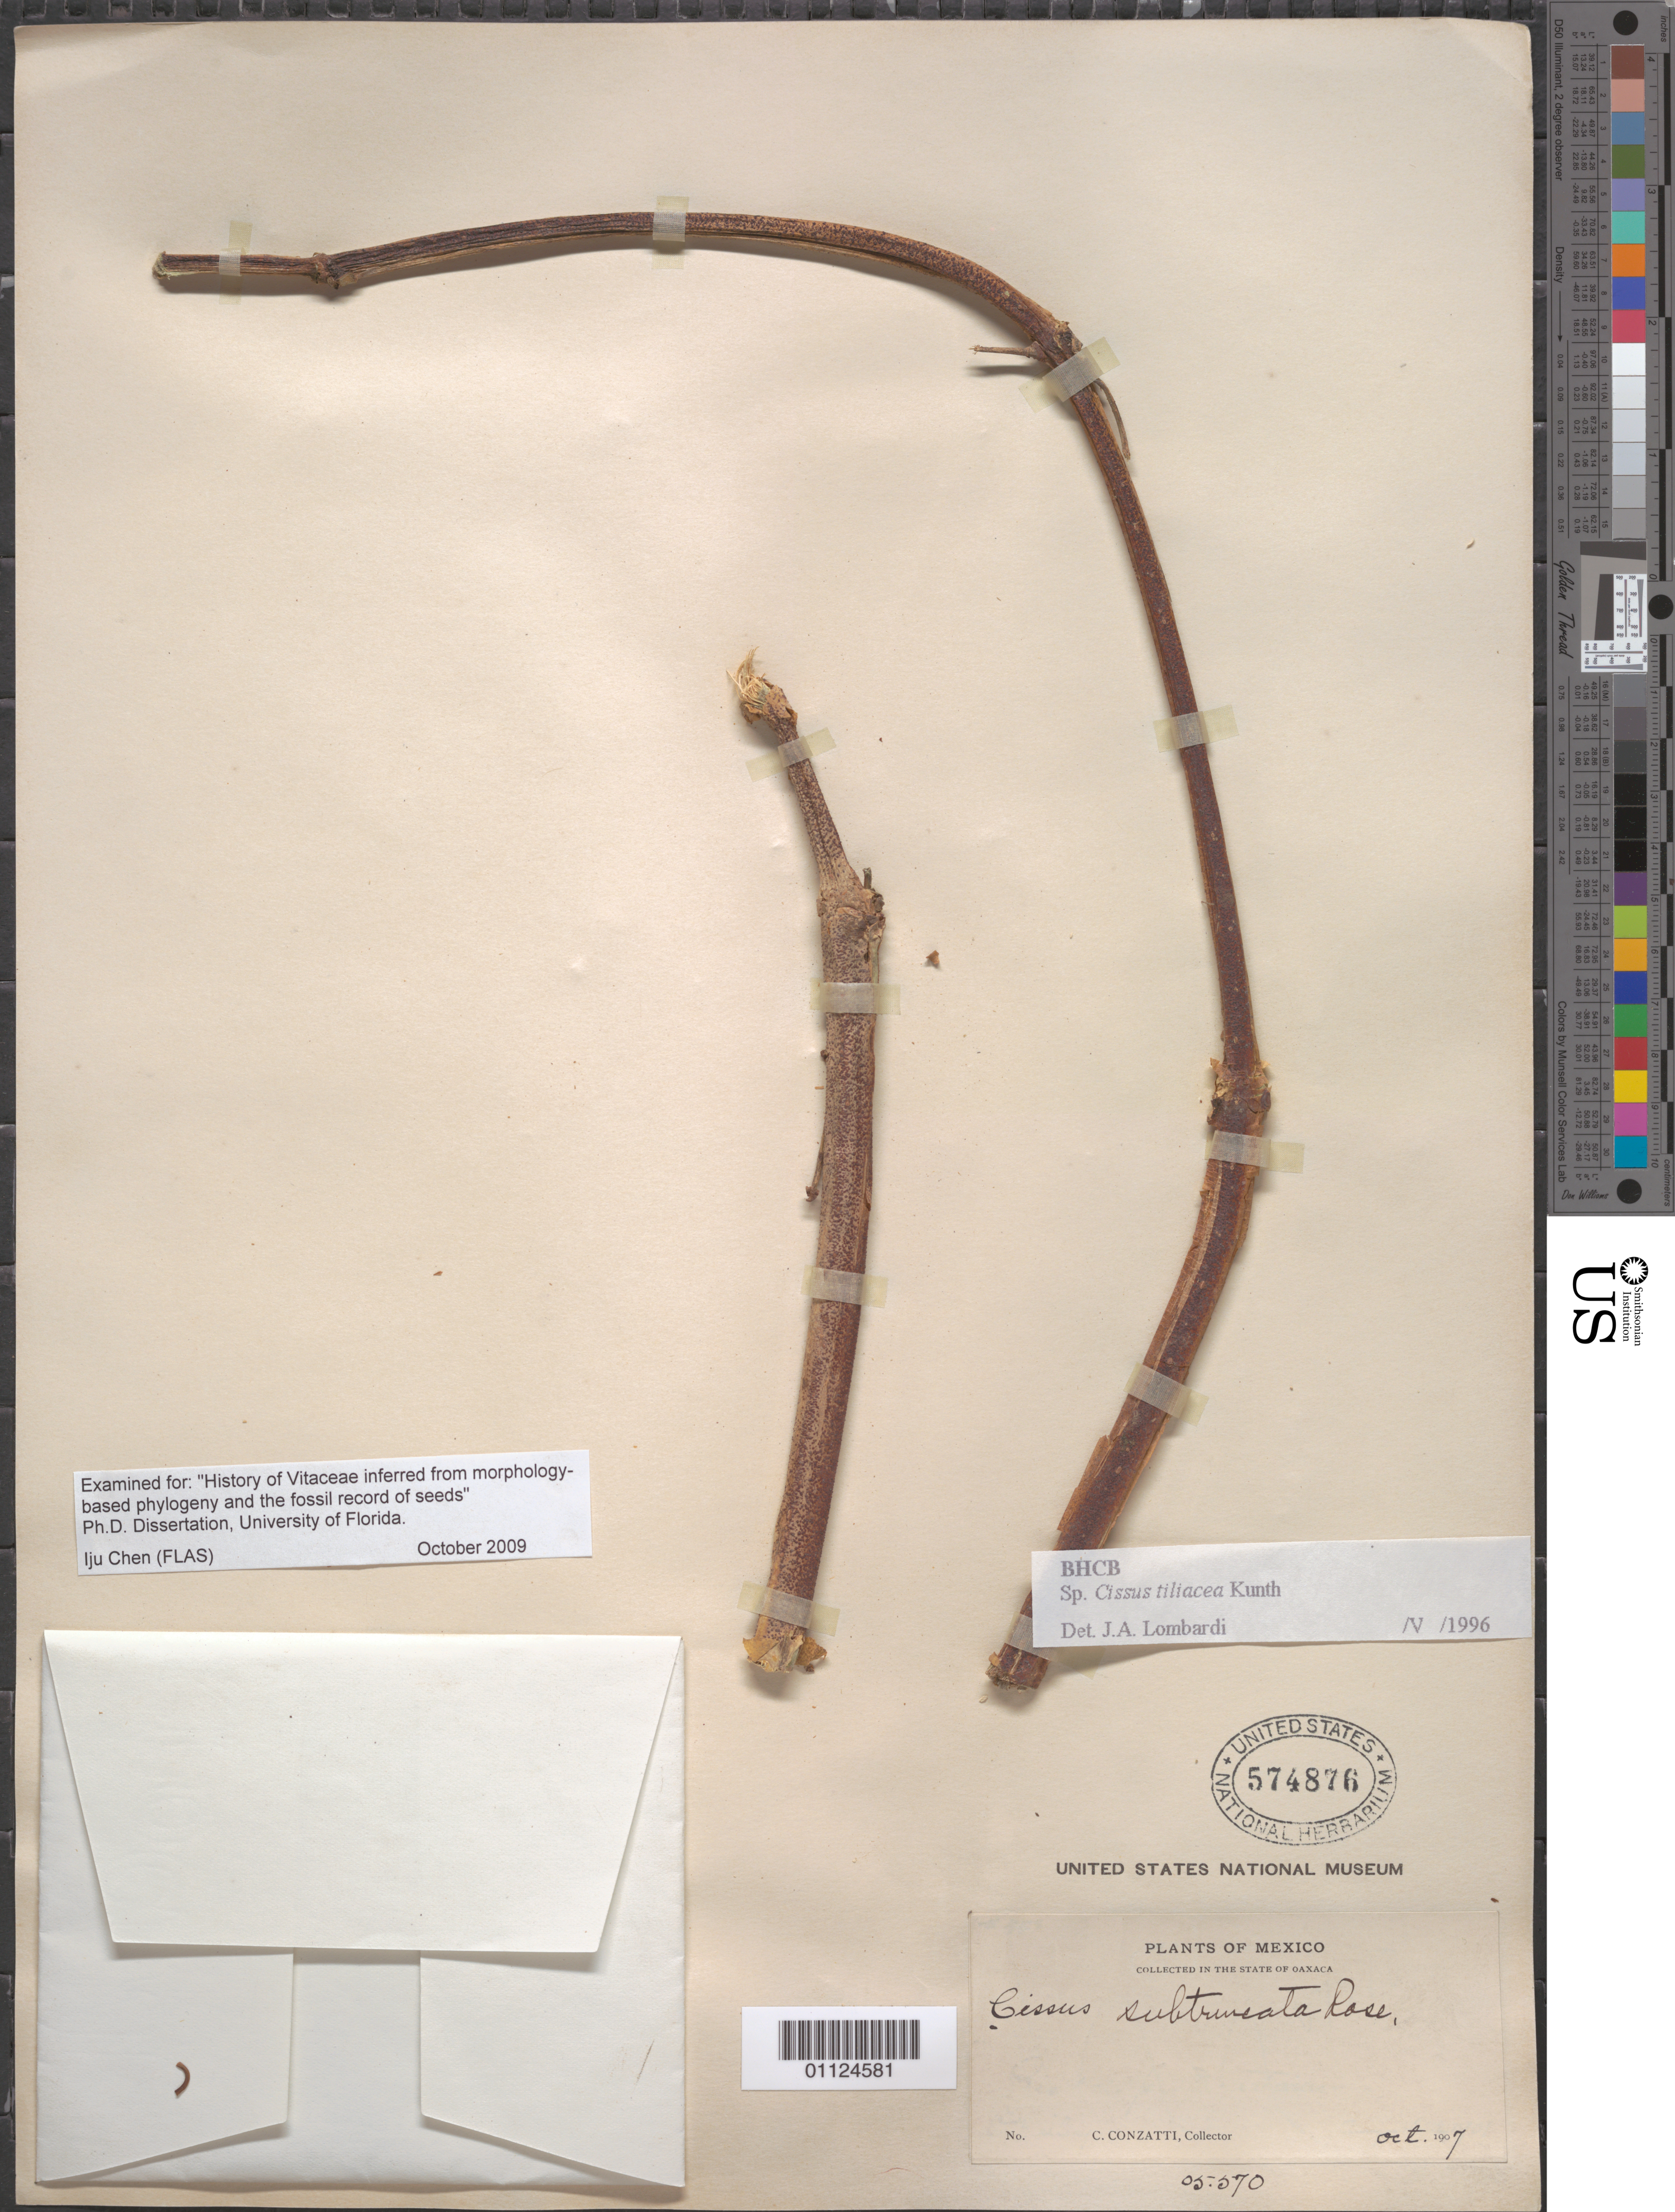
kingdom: Plantae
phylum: Tracheophyta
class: Magnoliopsida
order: Vitales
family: Vitaceae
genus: Cissus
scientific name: Cissus tiliacea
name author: Kunth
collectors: C. Conzatti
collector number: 05.570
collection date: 1907-10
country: Mexico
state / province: Oaxaca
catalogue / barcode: US 574876